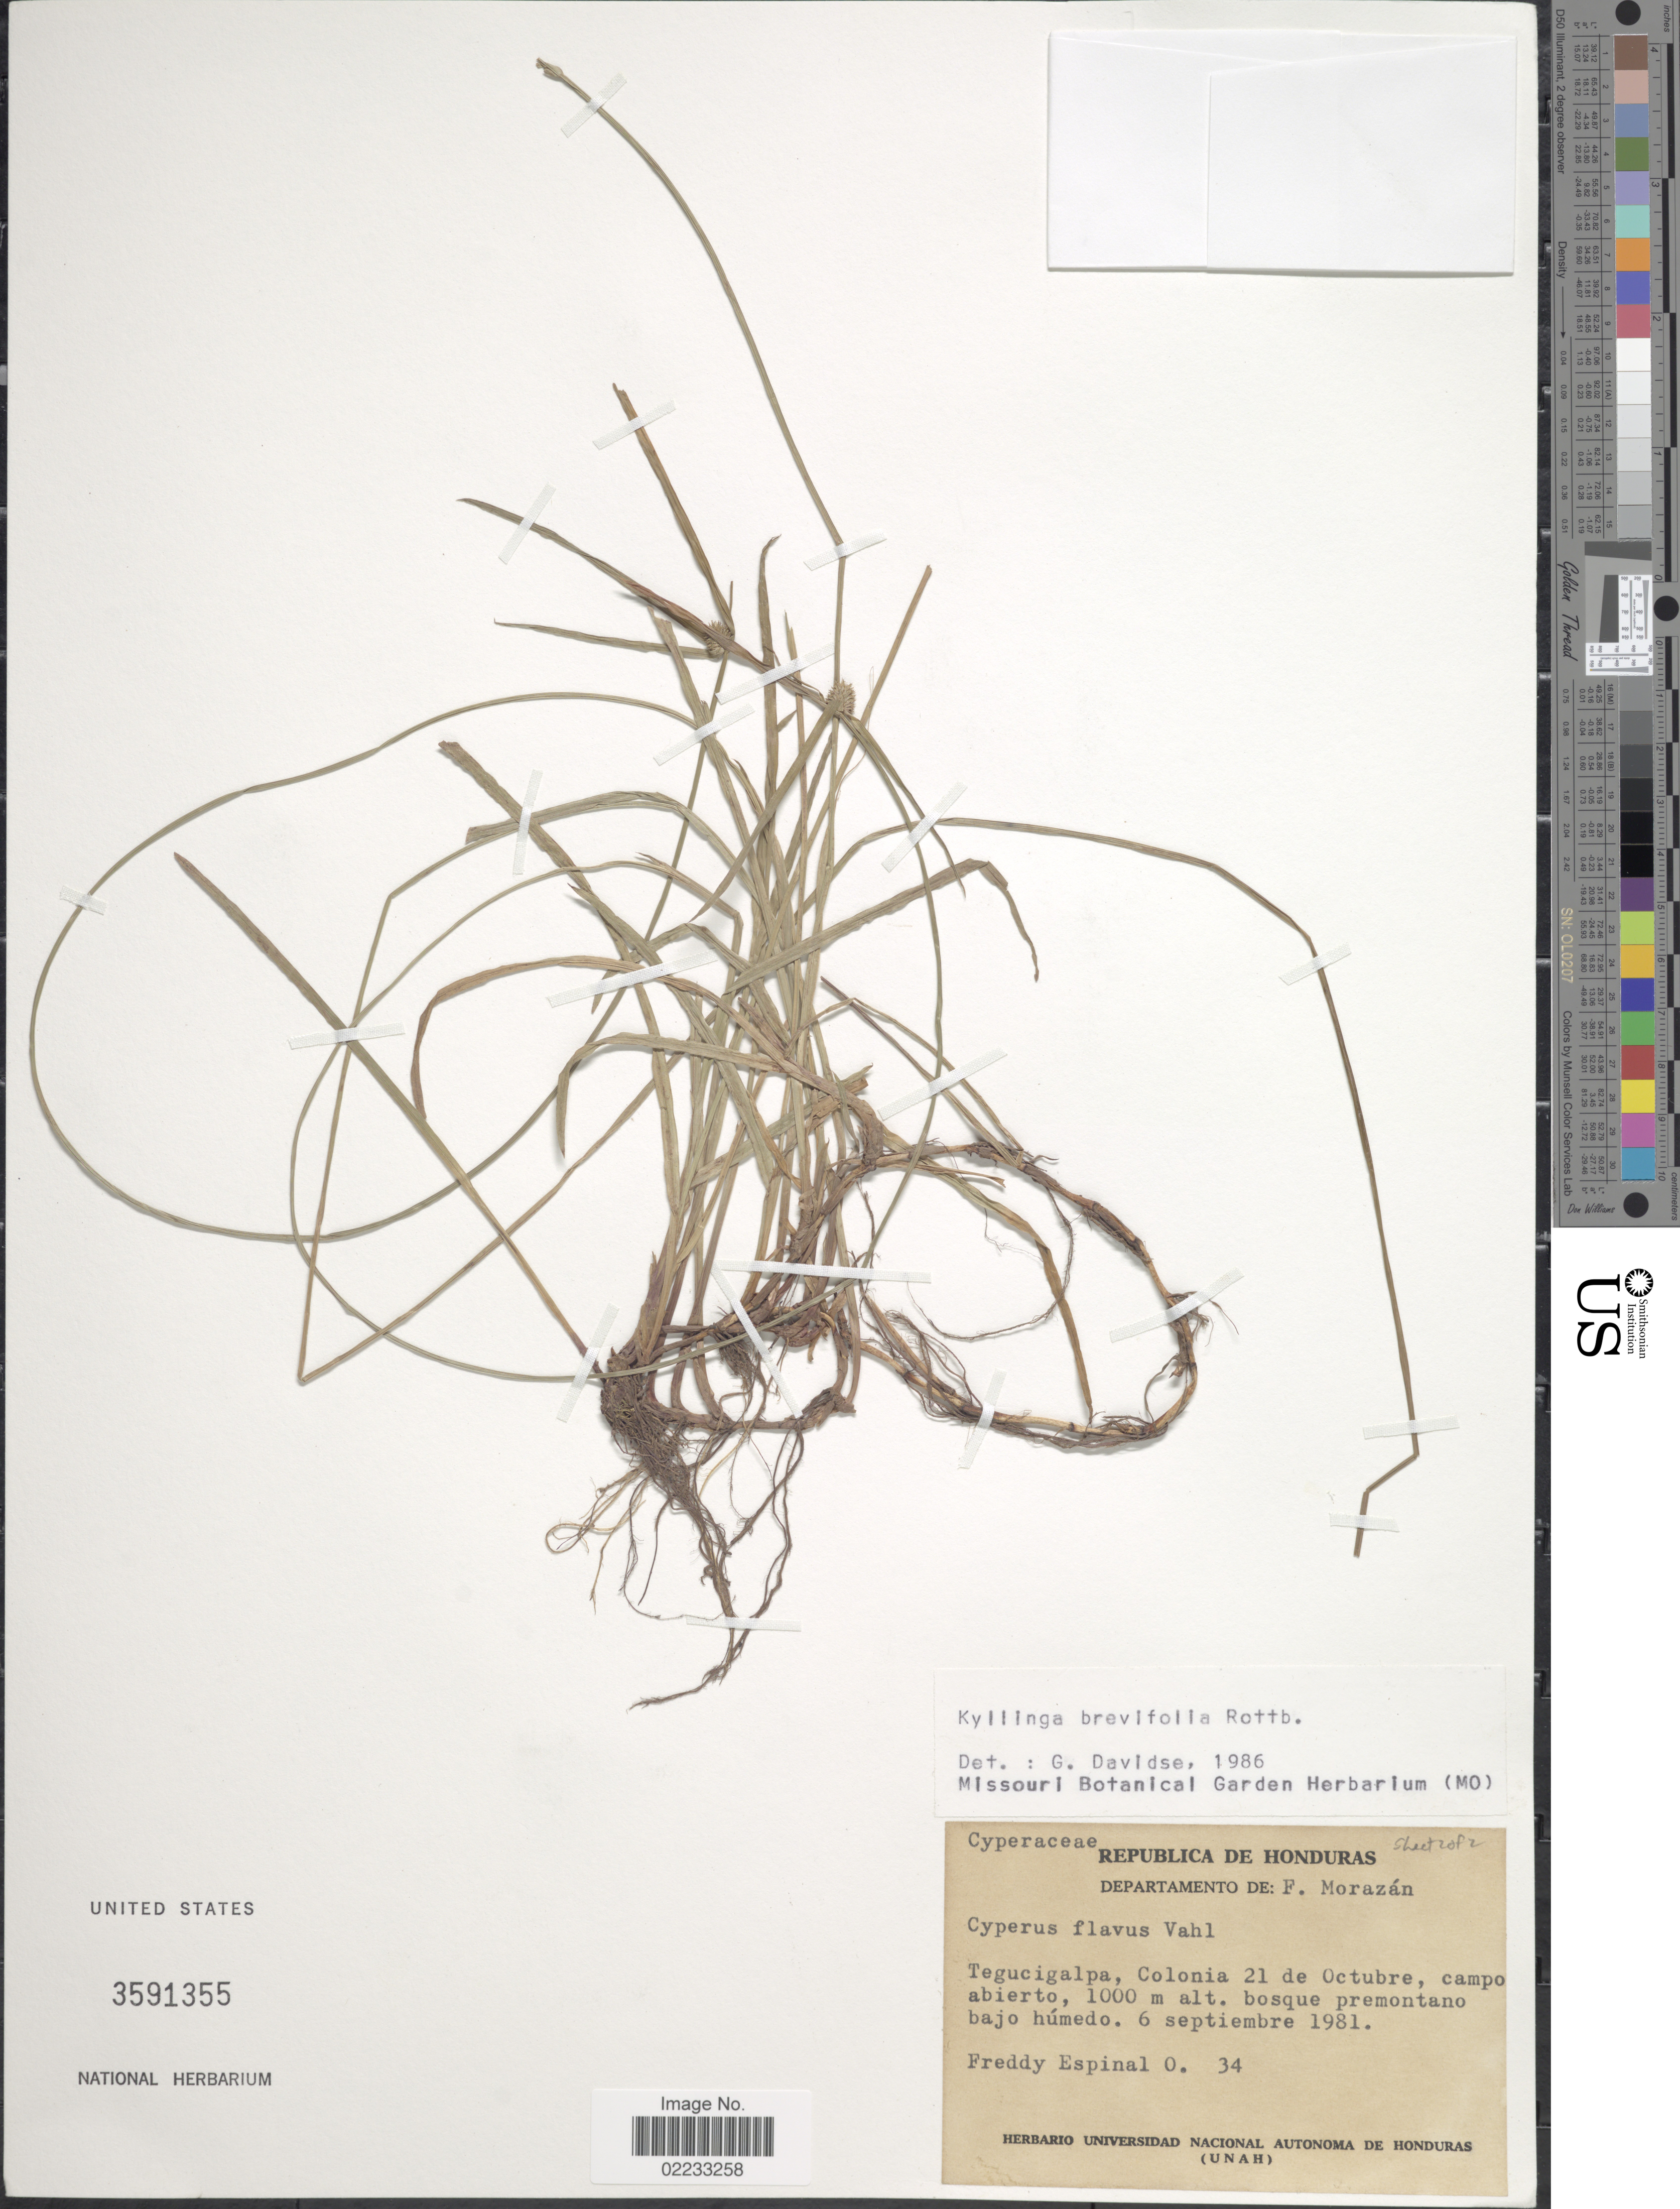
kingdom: Plantae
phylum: Tracheophyta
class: Liliopsida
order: Poales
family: Cyperaceae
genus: Cyperus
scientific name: Cyperus brevifolius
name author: (Rottb.) Hassk.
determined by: Strong, M. T., (US), Smithsonian Institution - National Museum of Natural History (UNITED STATES)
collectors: F. Espinal O.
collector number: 34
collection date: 1981-09-06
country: Honduras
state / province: Fco. Morazán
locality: F. Morazan, Tegucigalpa, Colonia 21 de Octubre, campo abierto.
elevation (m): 1000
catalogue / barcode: US 3591355